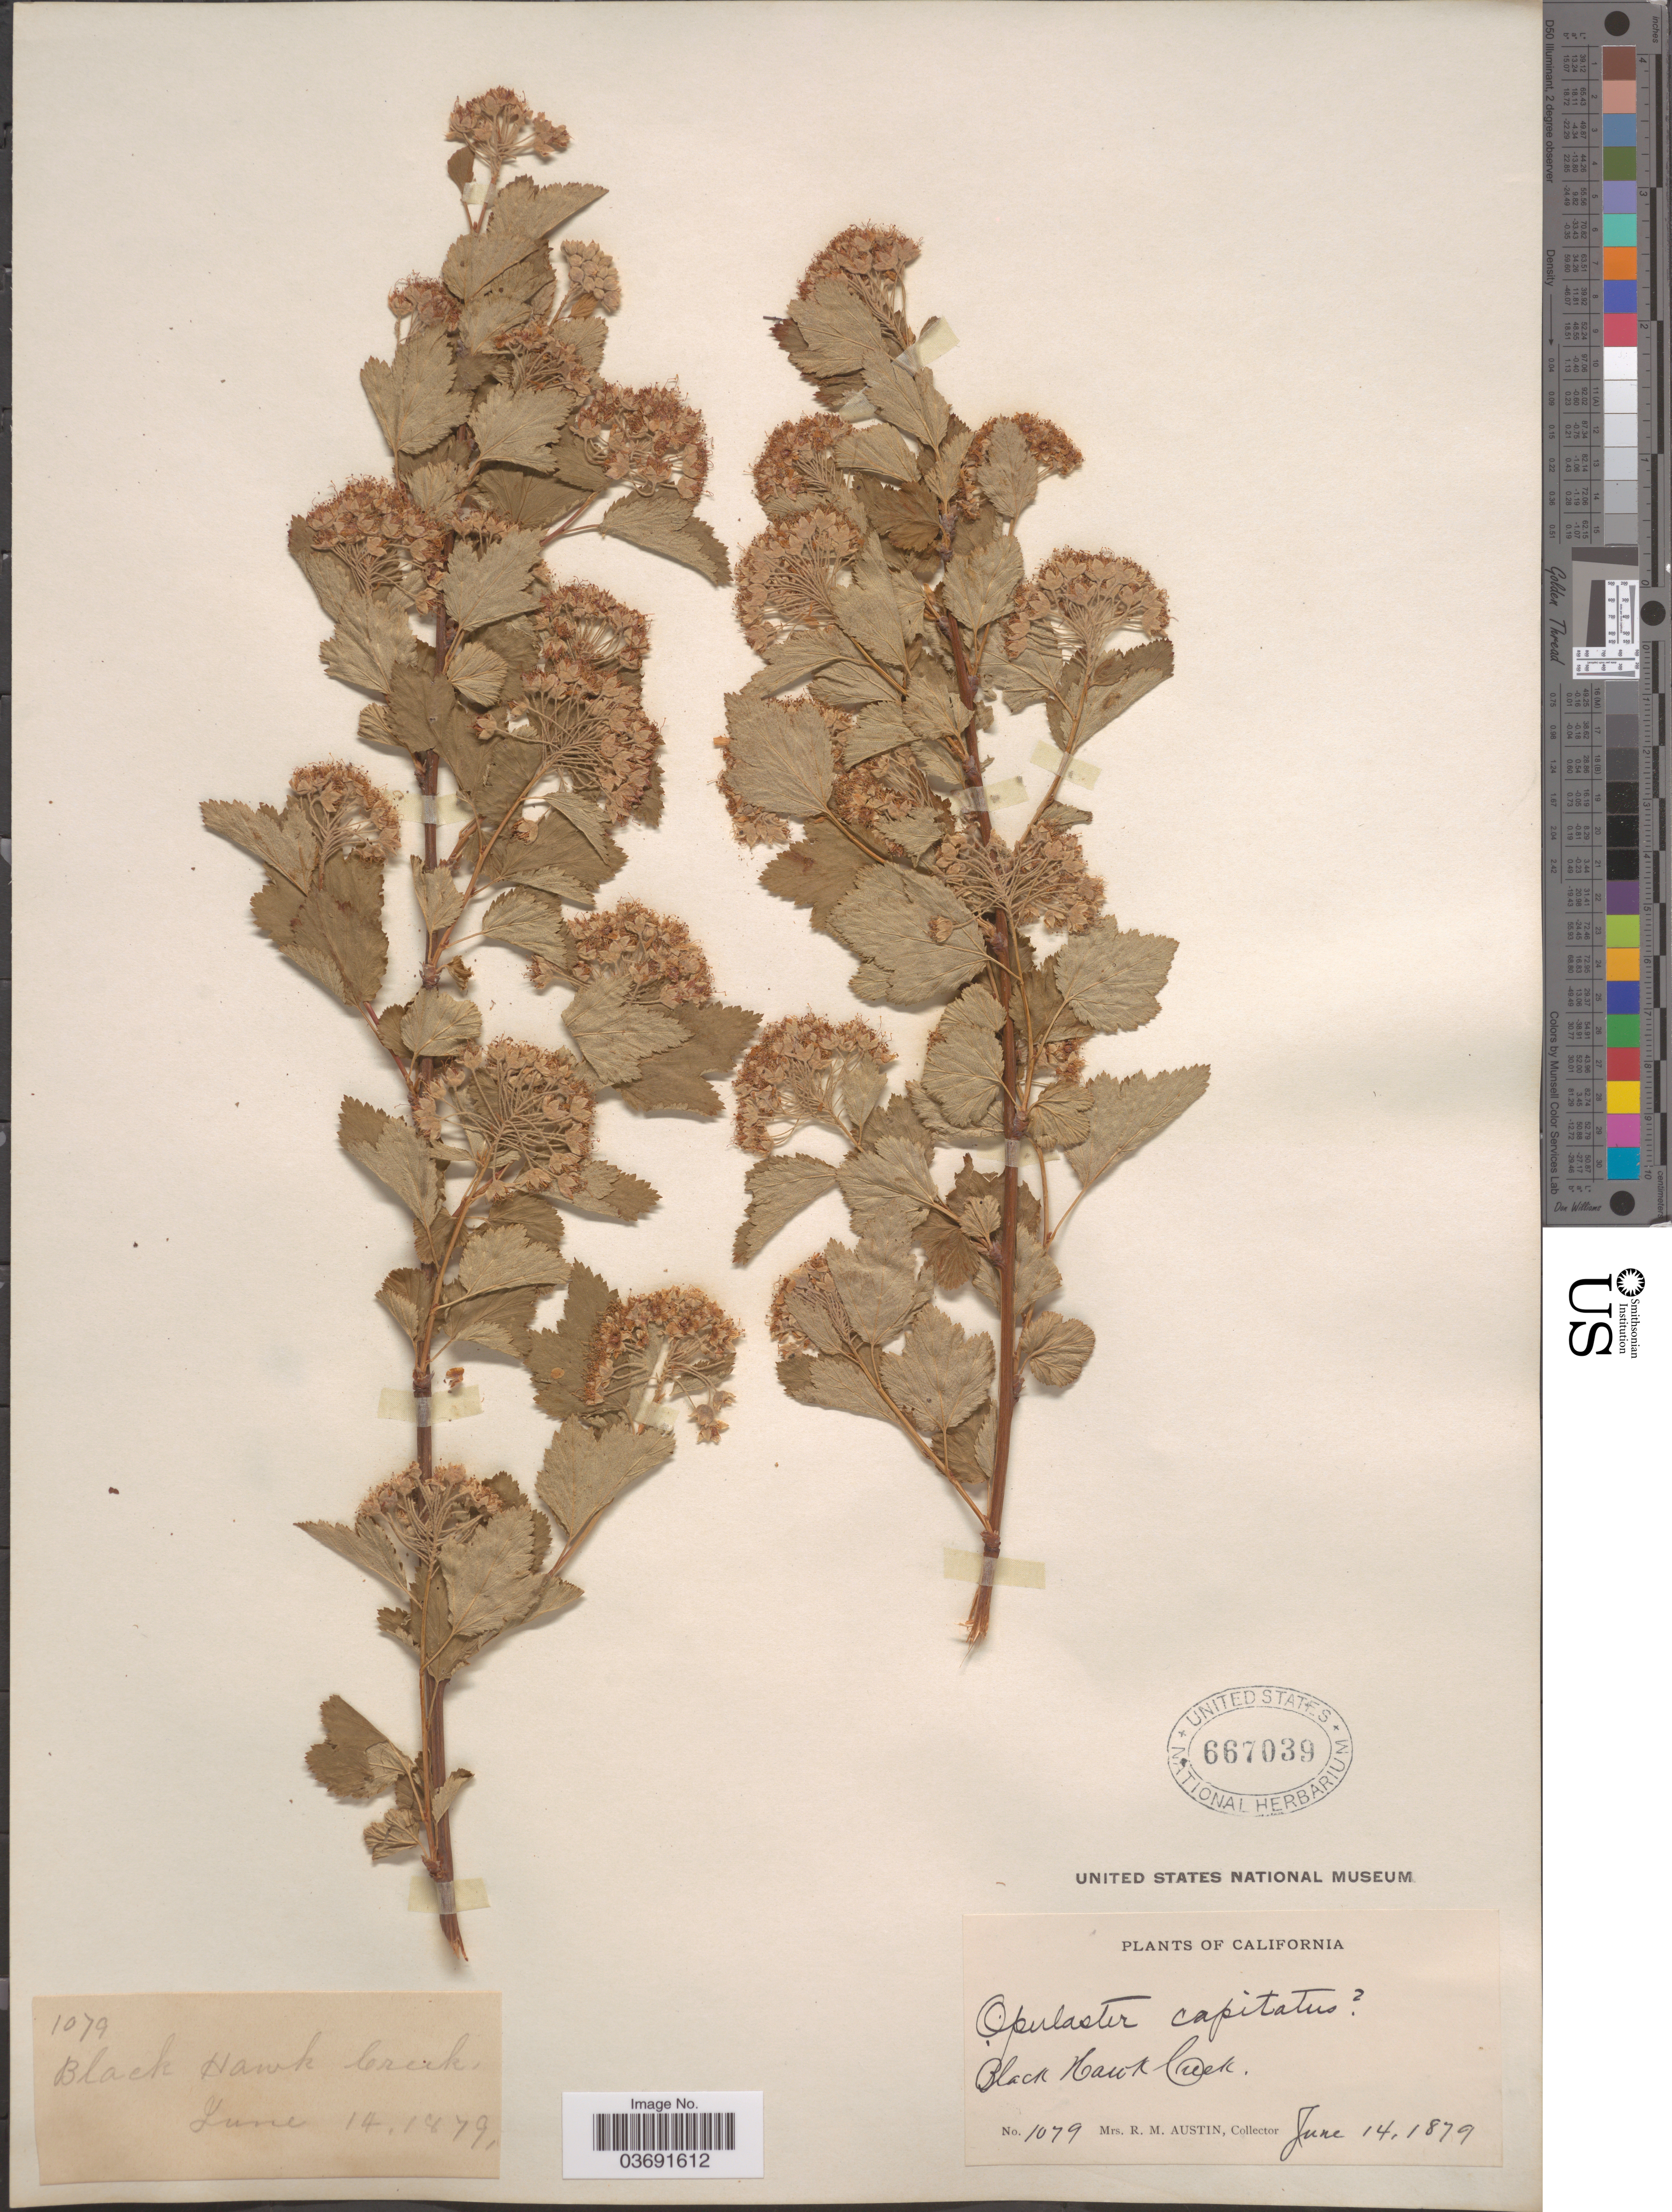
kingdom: Plantae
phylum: Tracheophyta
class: Magnoliopsida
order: Rosales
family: Rosaceae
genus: Physocarpus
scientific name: Physocarpus capitatus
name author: (Pursh) Kuntze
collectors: R. Austin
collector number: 1079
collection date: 1879-06-14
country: United States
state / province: California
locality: Black Hawk Creek.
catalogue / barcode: US 667039